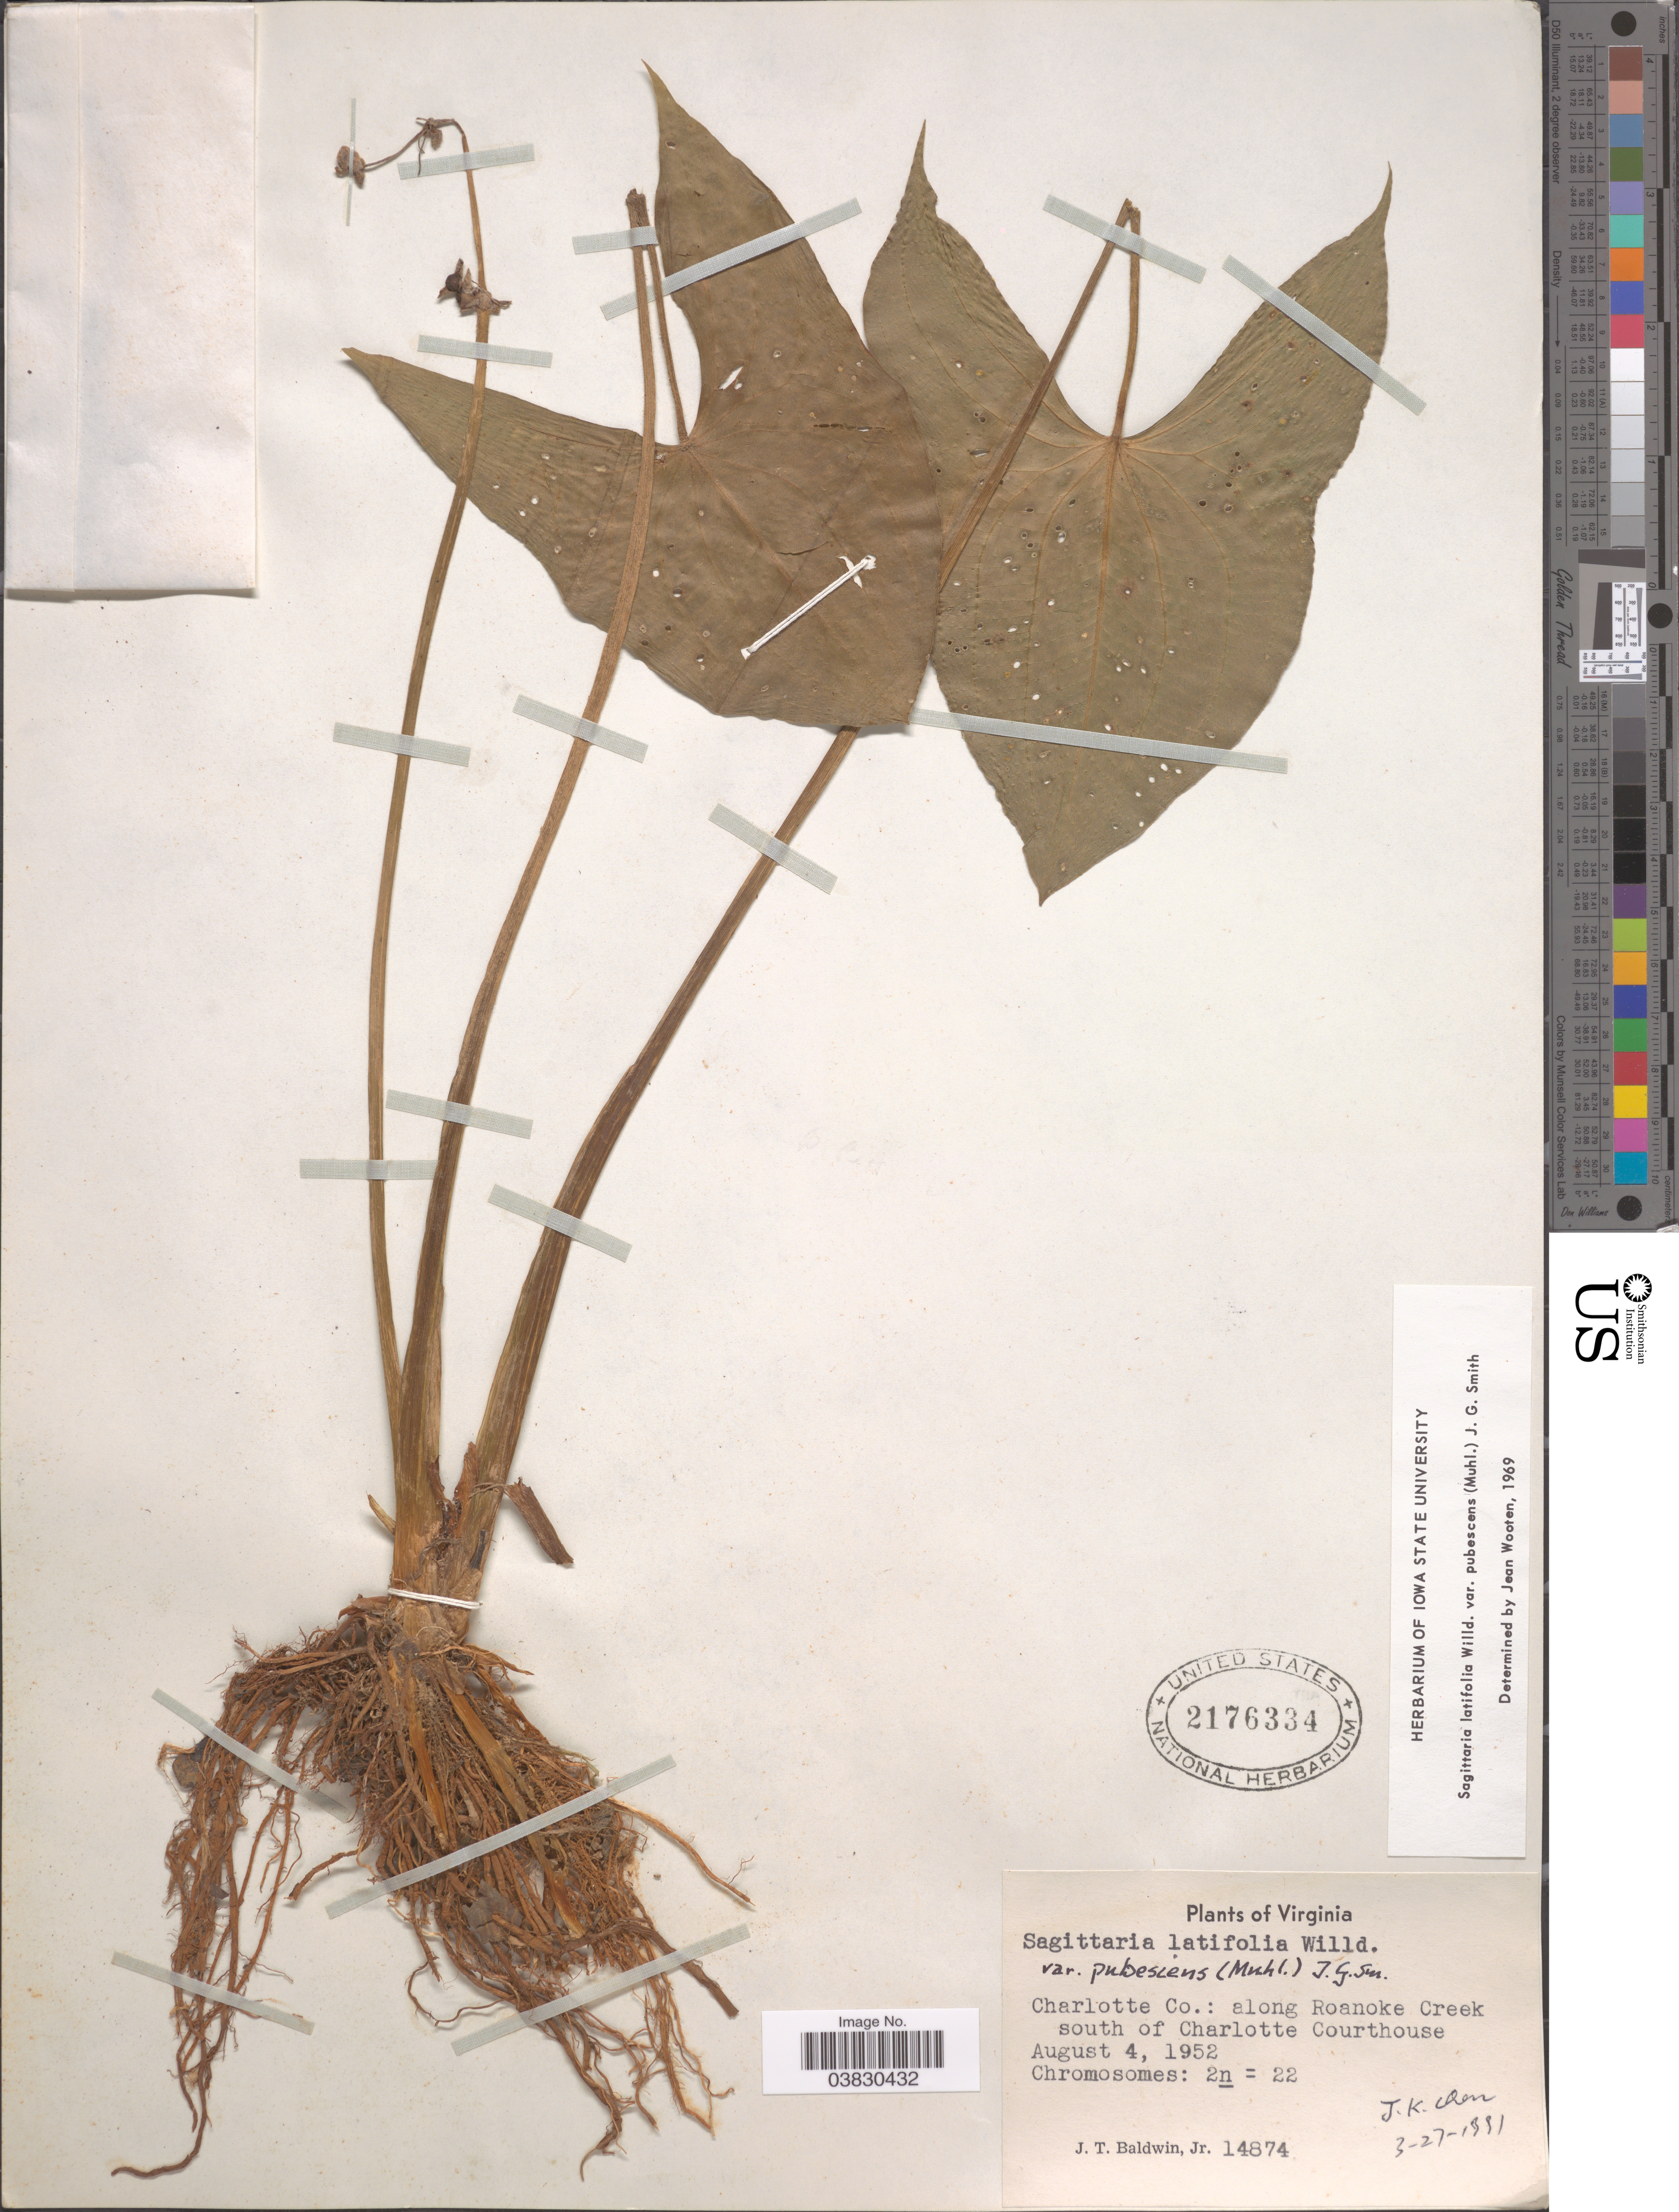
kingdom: Plantae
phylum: Tracheophyta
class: Liliopsida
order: Alismatales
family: Alismataceae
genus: Sagittaria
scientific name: Sagittaria latifolia var. pubescens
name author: (Muhl.) J.G. Sm.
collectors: J. T. Baldwin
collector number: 14874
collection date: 1952-08-04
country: United States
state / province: Virginia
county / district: Charlotte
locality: Charlotte Co.: along Roanoke Creek south of Charlotte Courthouse.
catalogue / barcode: US 2176334